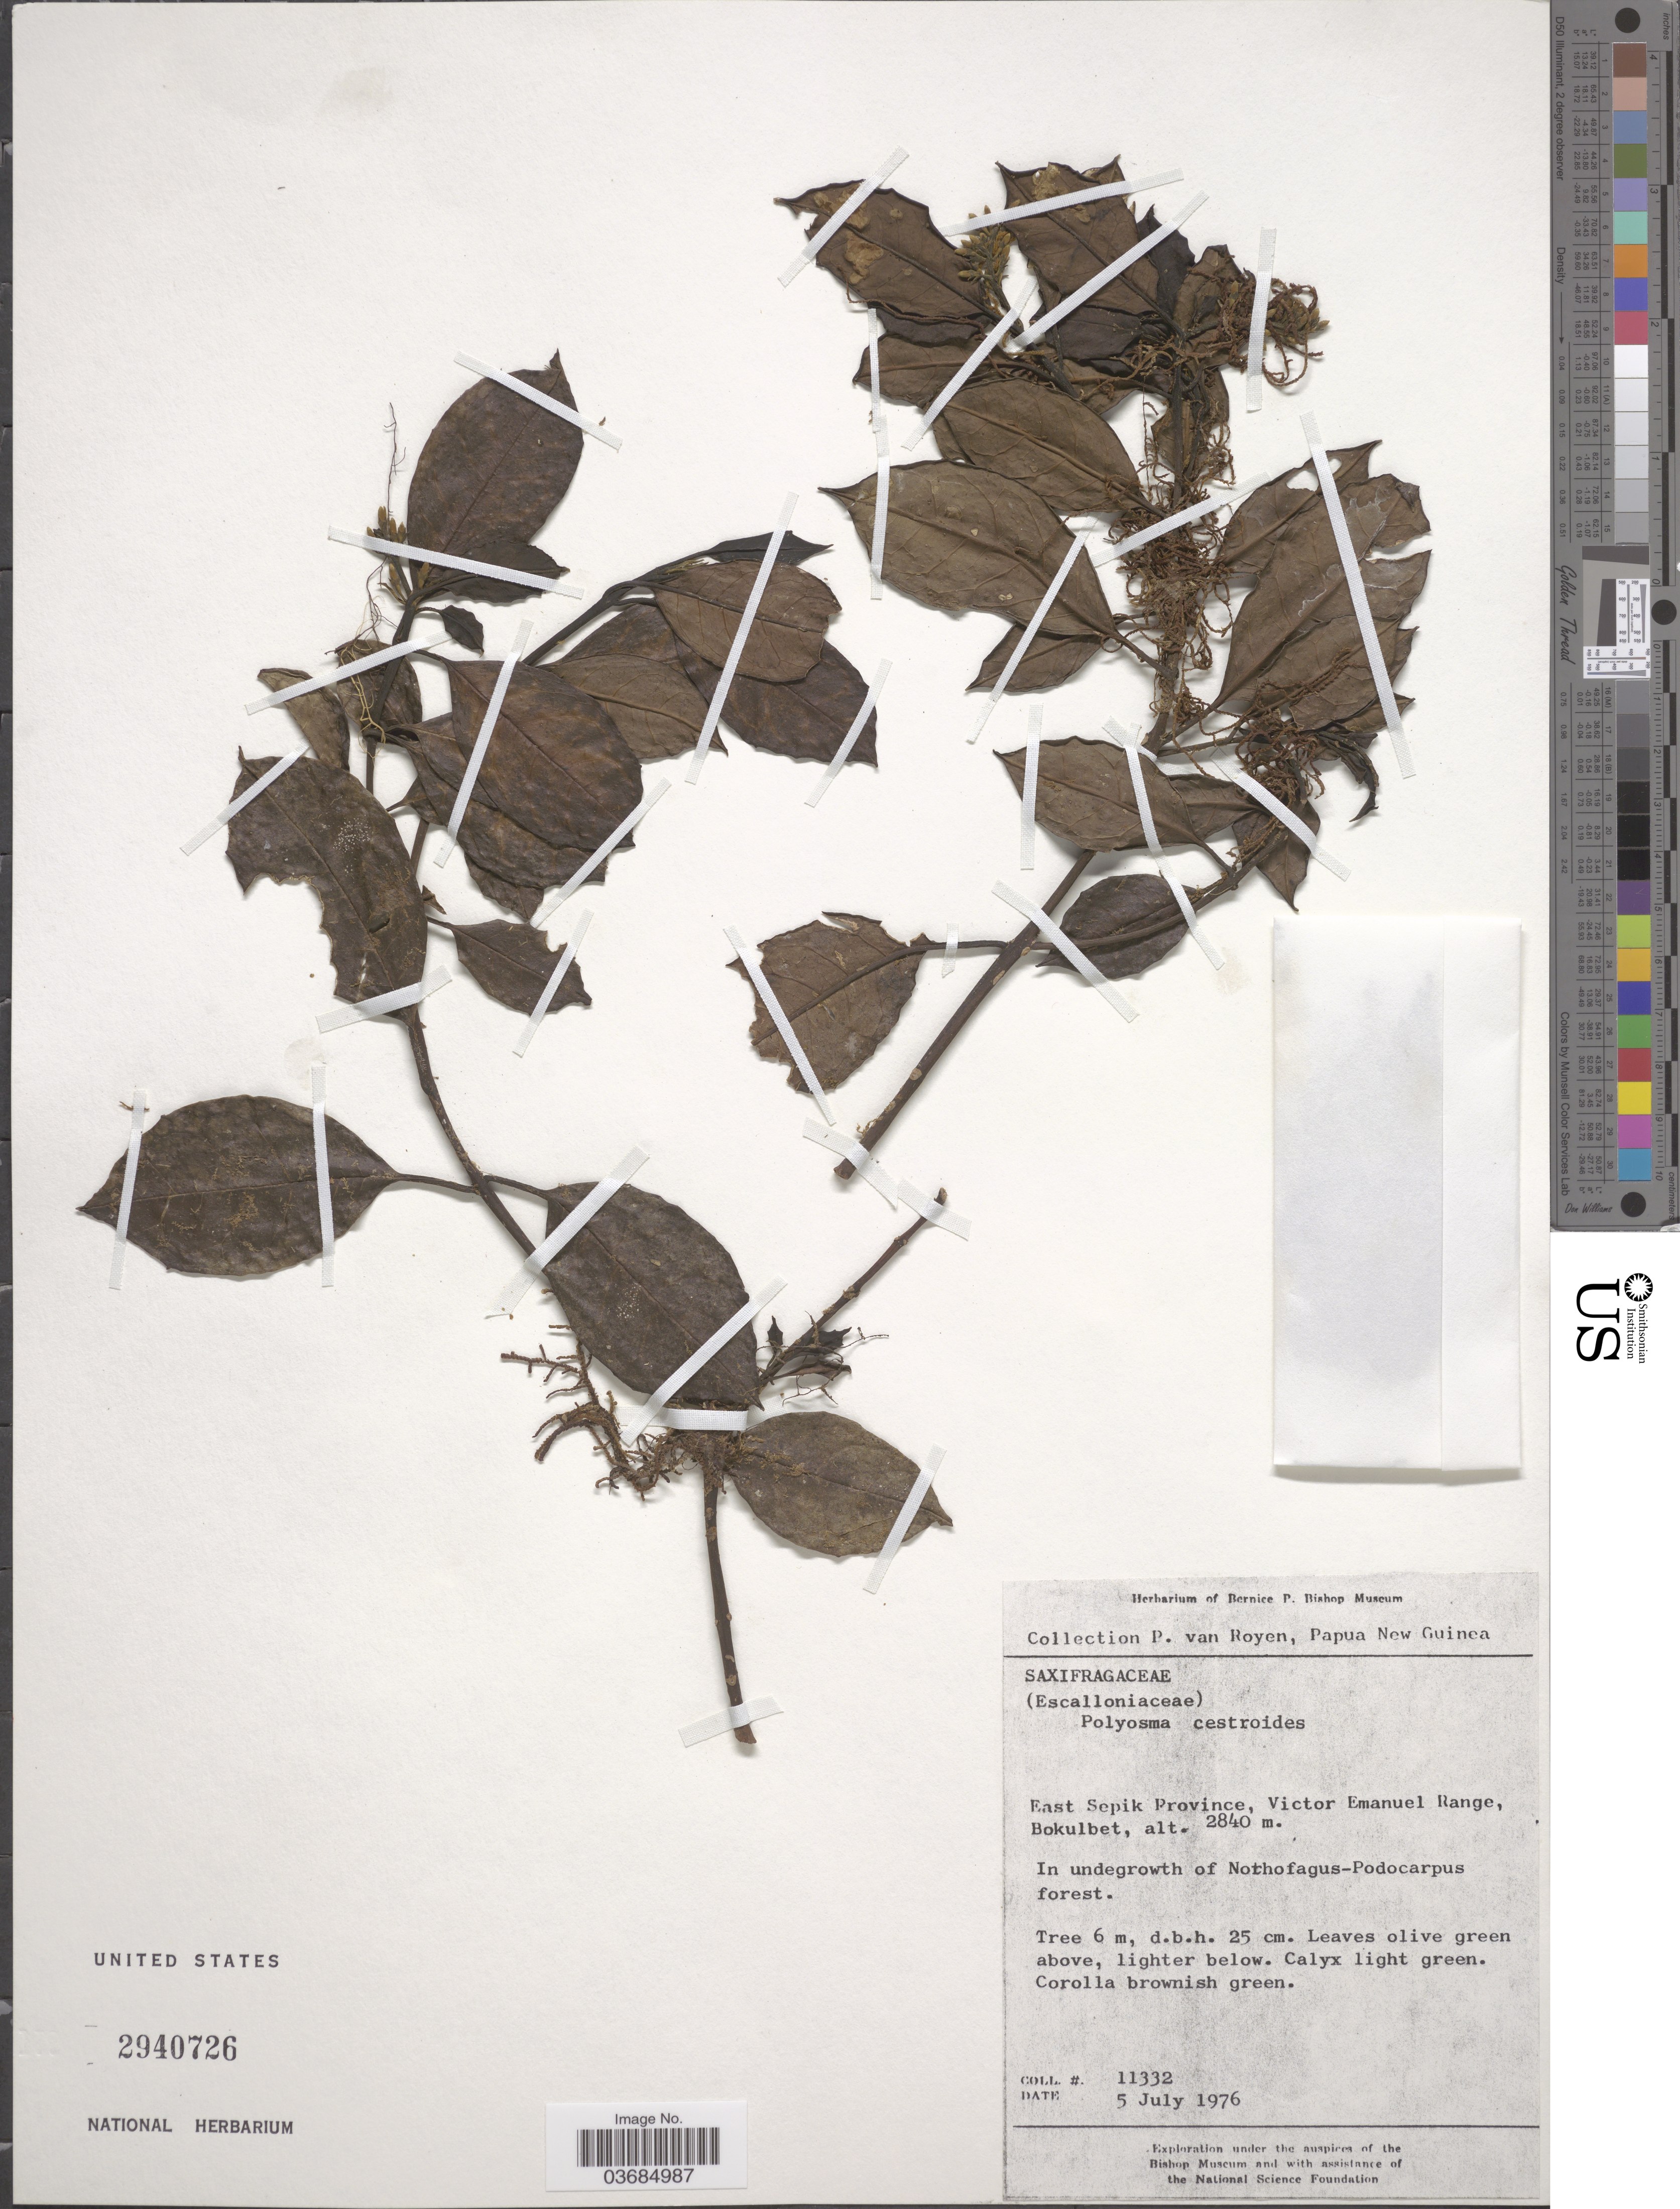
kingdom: Plantae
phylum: Tracheophyta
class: Magnoliopsida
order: Escalloniales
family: Escalloniaceae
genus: Polyosma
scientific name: Polyosma cestroides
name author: Schltr.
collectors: P. van Royen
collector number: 11332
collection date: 1976-07-05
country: Papua New Guinea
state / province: East Sepik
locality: Victor Emanuel Range, Bokulbet.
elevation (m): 2840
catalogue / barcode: US 2940726